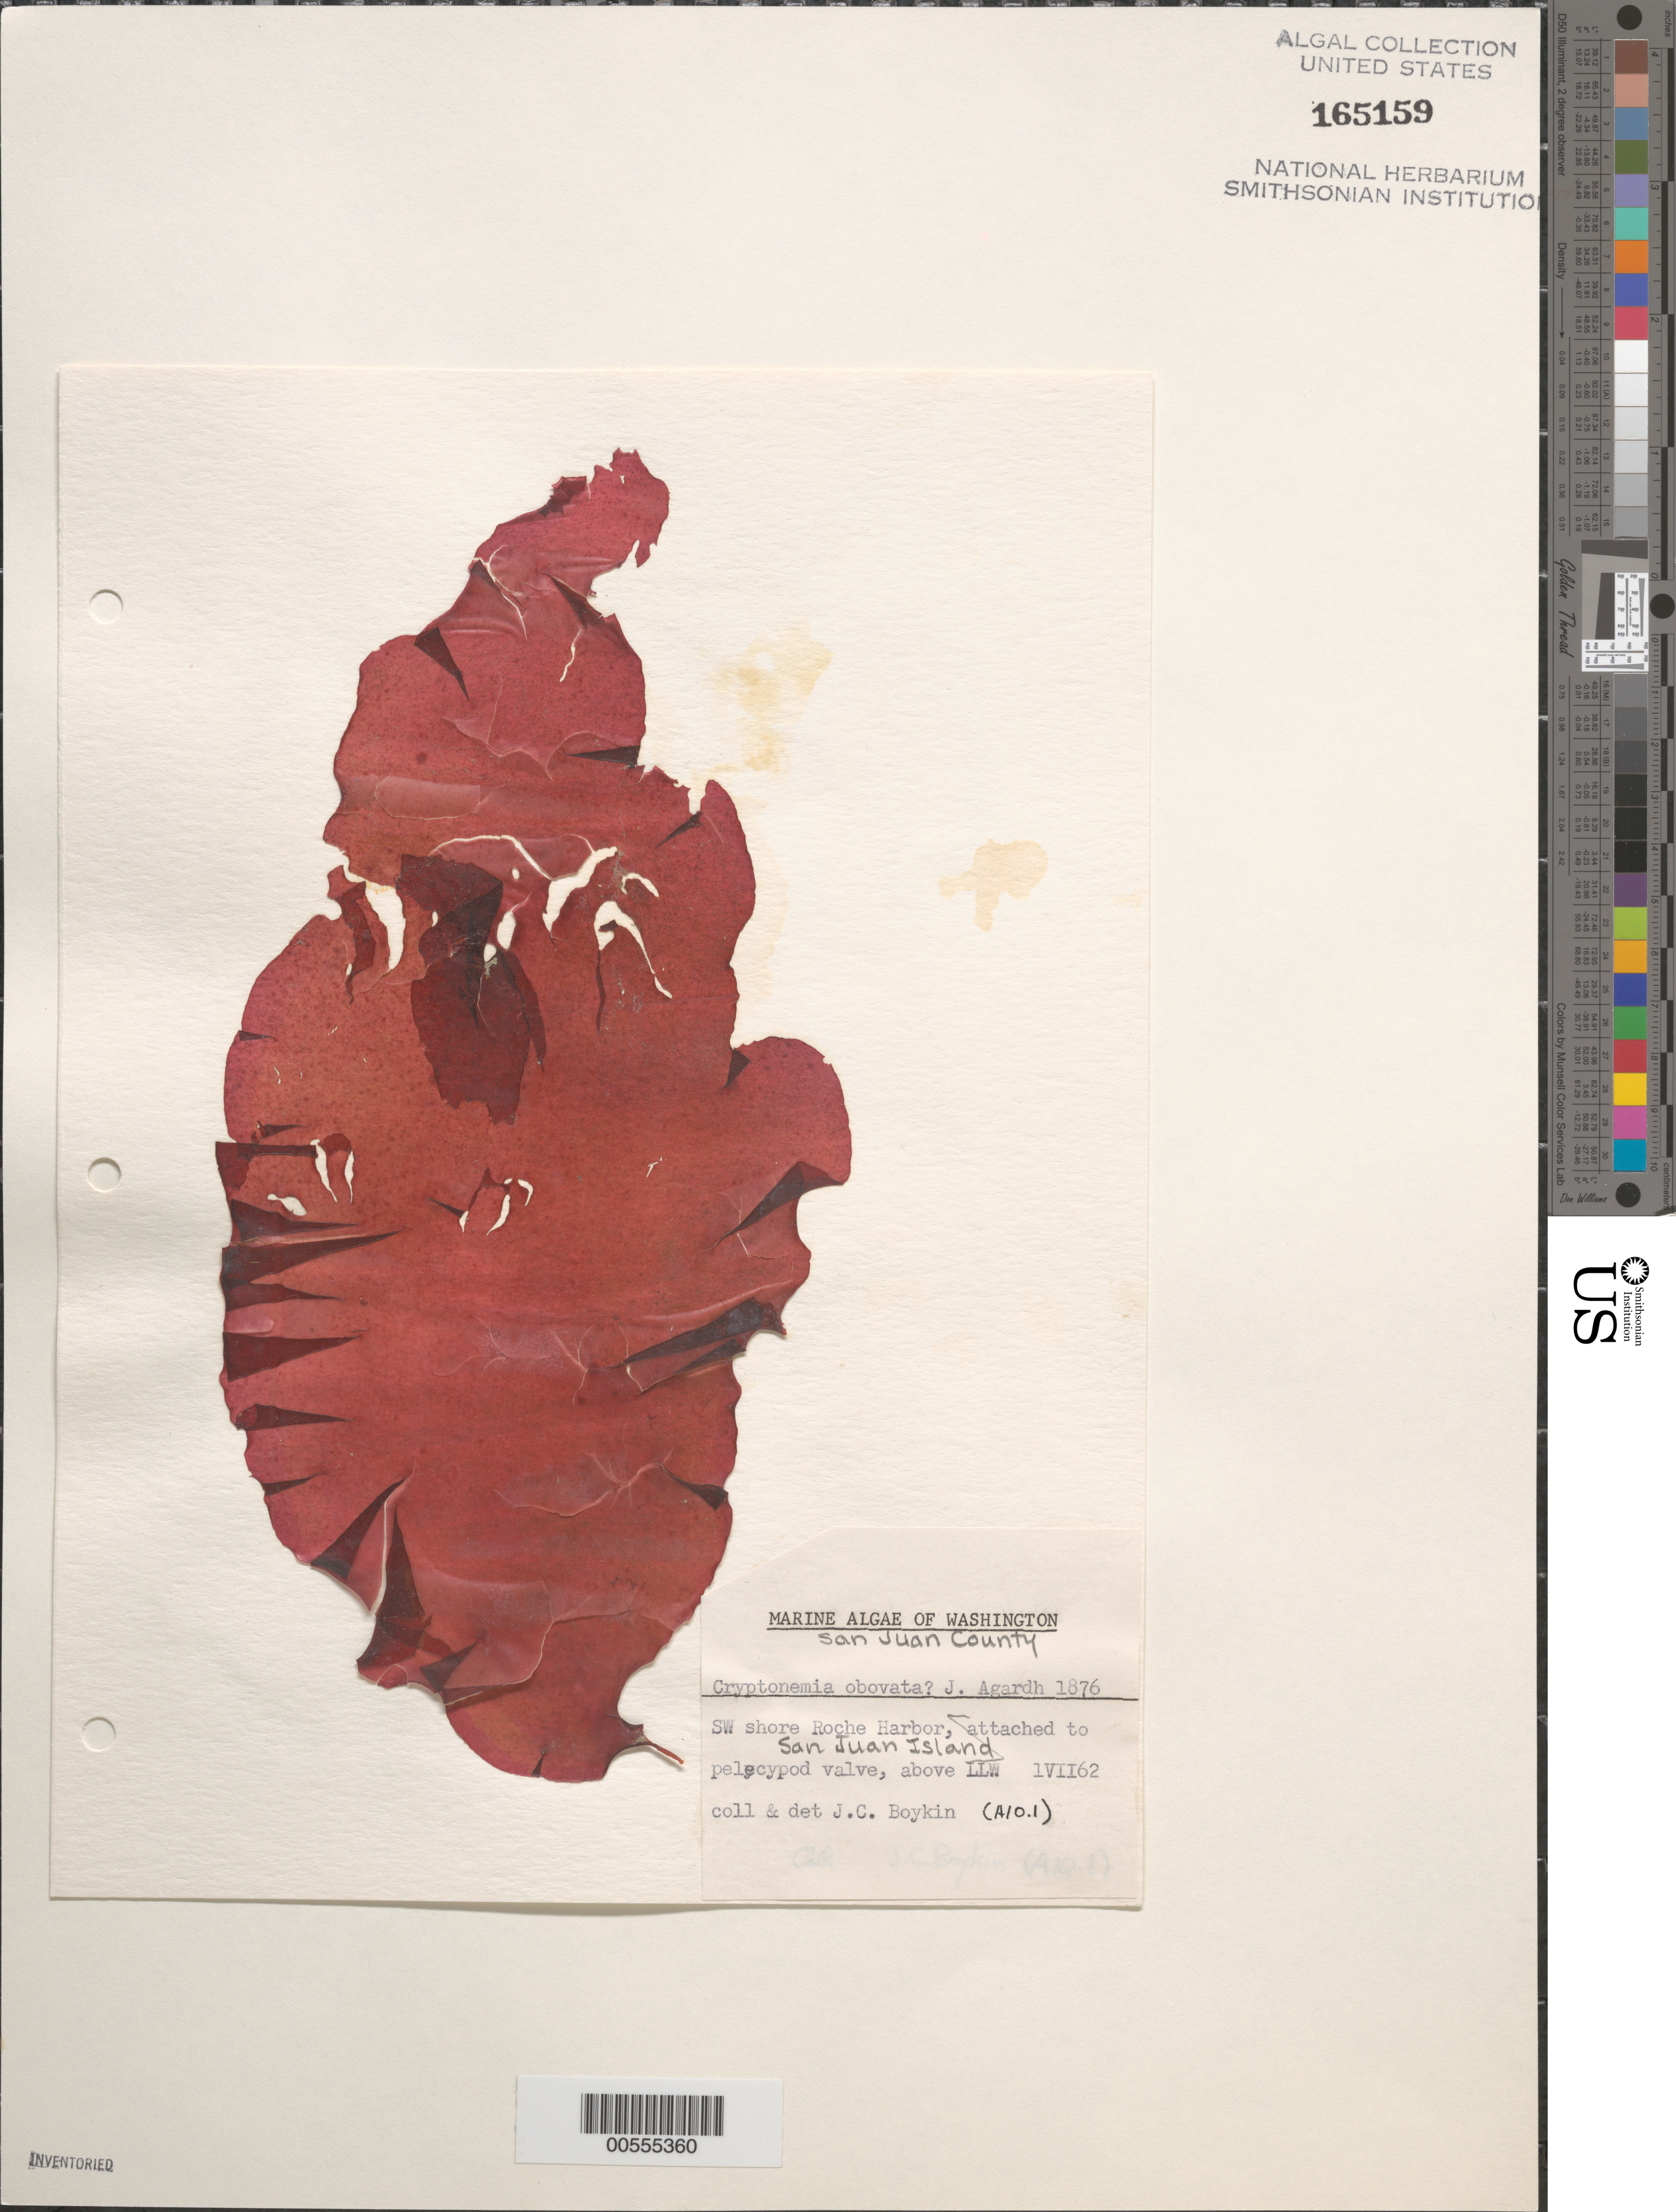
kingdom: Plantae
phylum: Rhodophyta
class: Florideophyceae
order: Halymeniales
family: Halymeniaceae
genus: Cryptonemia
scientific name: Cryptonemia obovata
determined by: Boykin, J. C.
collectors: J. Boykin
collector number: A10.1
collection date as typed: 01 Jul 1962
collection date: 1962-07-01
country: United States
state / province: Washington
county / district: San Juan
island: San Juan Island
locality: Roche Harbor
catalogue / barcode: US 165159